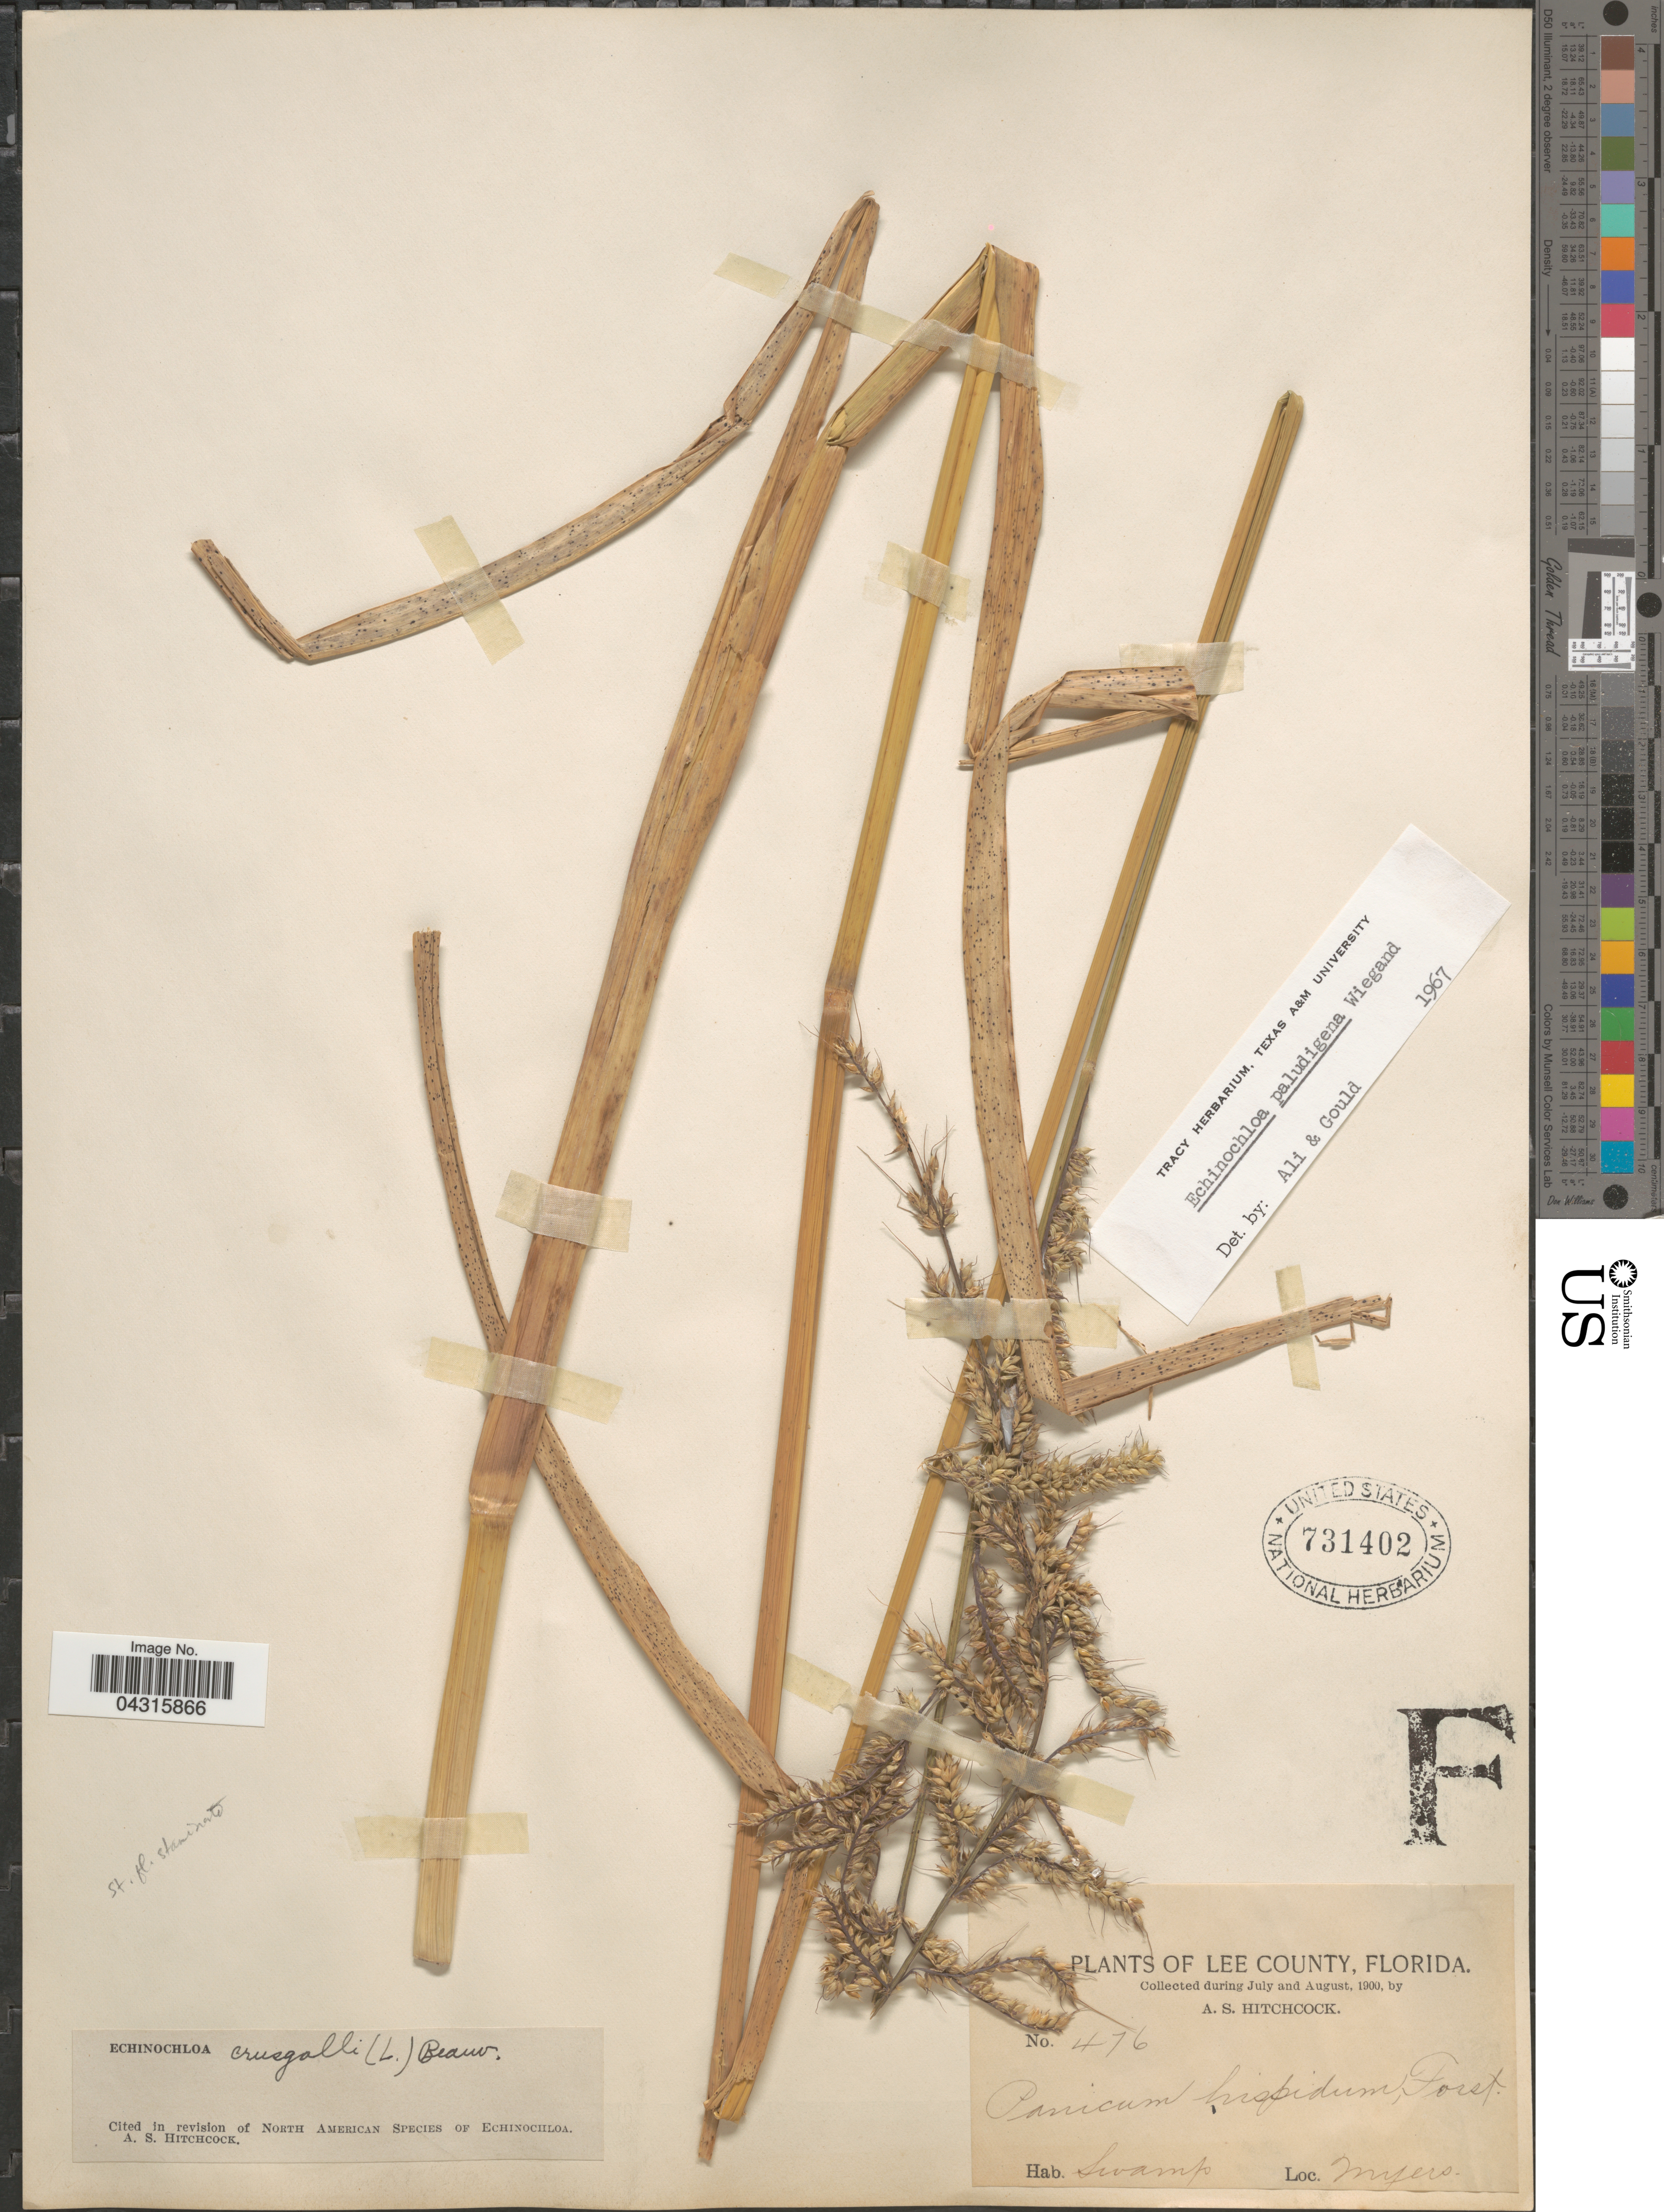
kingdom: Plantae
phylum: Tracheophyta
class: Liliopsida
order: Poales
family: Poaceae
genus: Echinochloa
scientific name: Echinochloa paludigena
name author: Wiegand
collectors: A. S. Hitchcock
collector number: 476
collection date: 1900-07/1900-08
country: United States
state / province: Florida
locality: Lee County. Swamp. Myers.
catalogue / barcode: US 731402